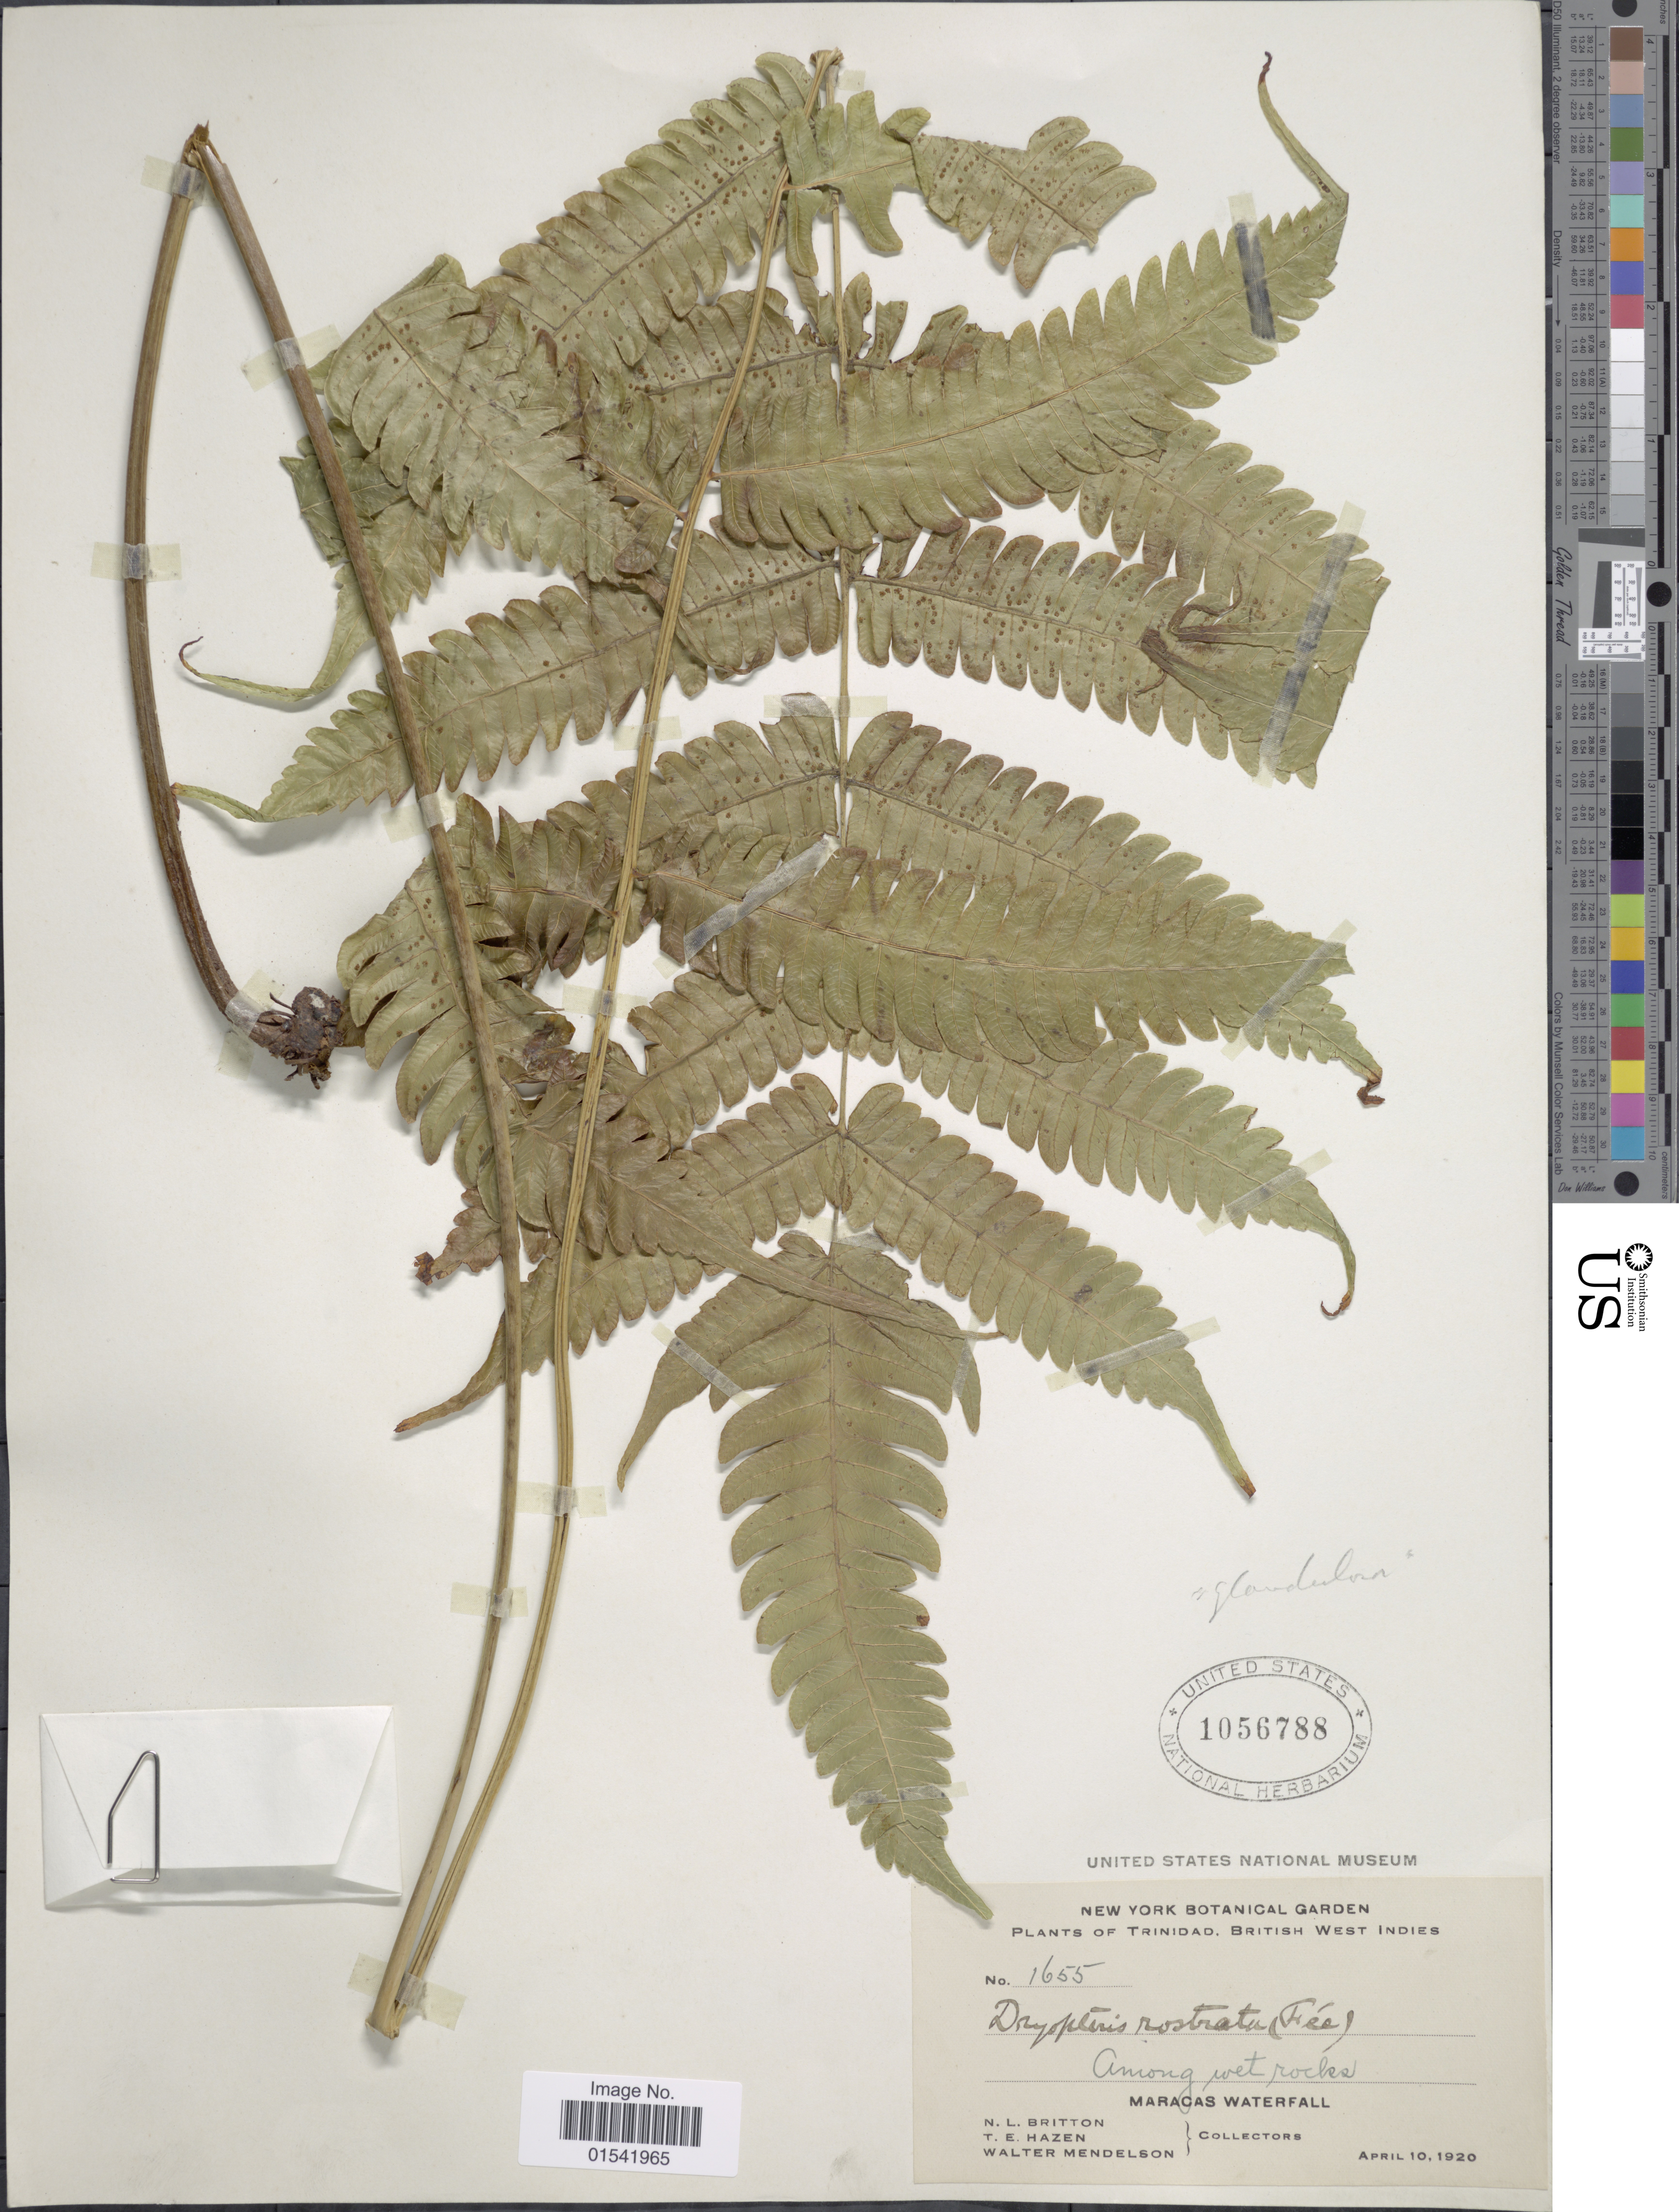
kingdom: Plantae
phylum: Tracheophyta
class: Polypodiopsida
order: Polypodiales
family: Thelypteridaceae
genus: Steiropteris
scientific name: Steiropteris glandulosa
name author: (Hook. f.) Pic. Serm.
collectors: N. Britton, T. E. Hazen & W. Mendelson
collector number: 1655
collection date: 1920-04-10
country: Trinidad and Tobago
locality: Trinidad, British West Indies, Maracas Waterfall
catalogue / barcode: US 1056788